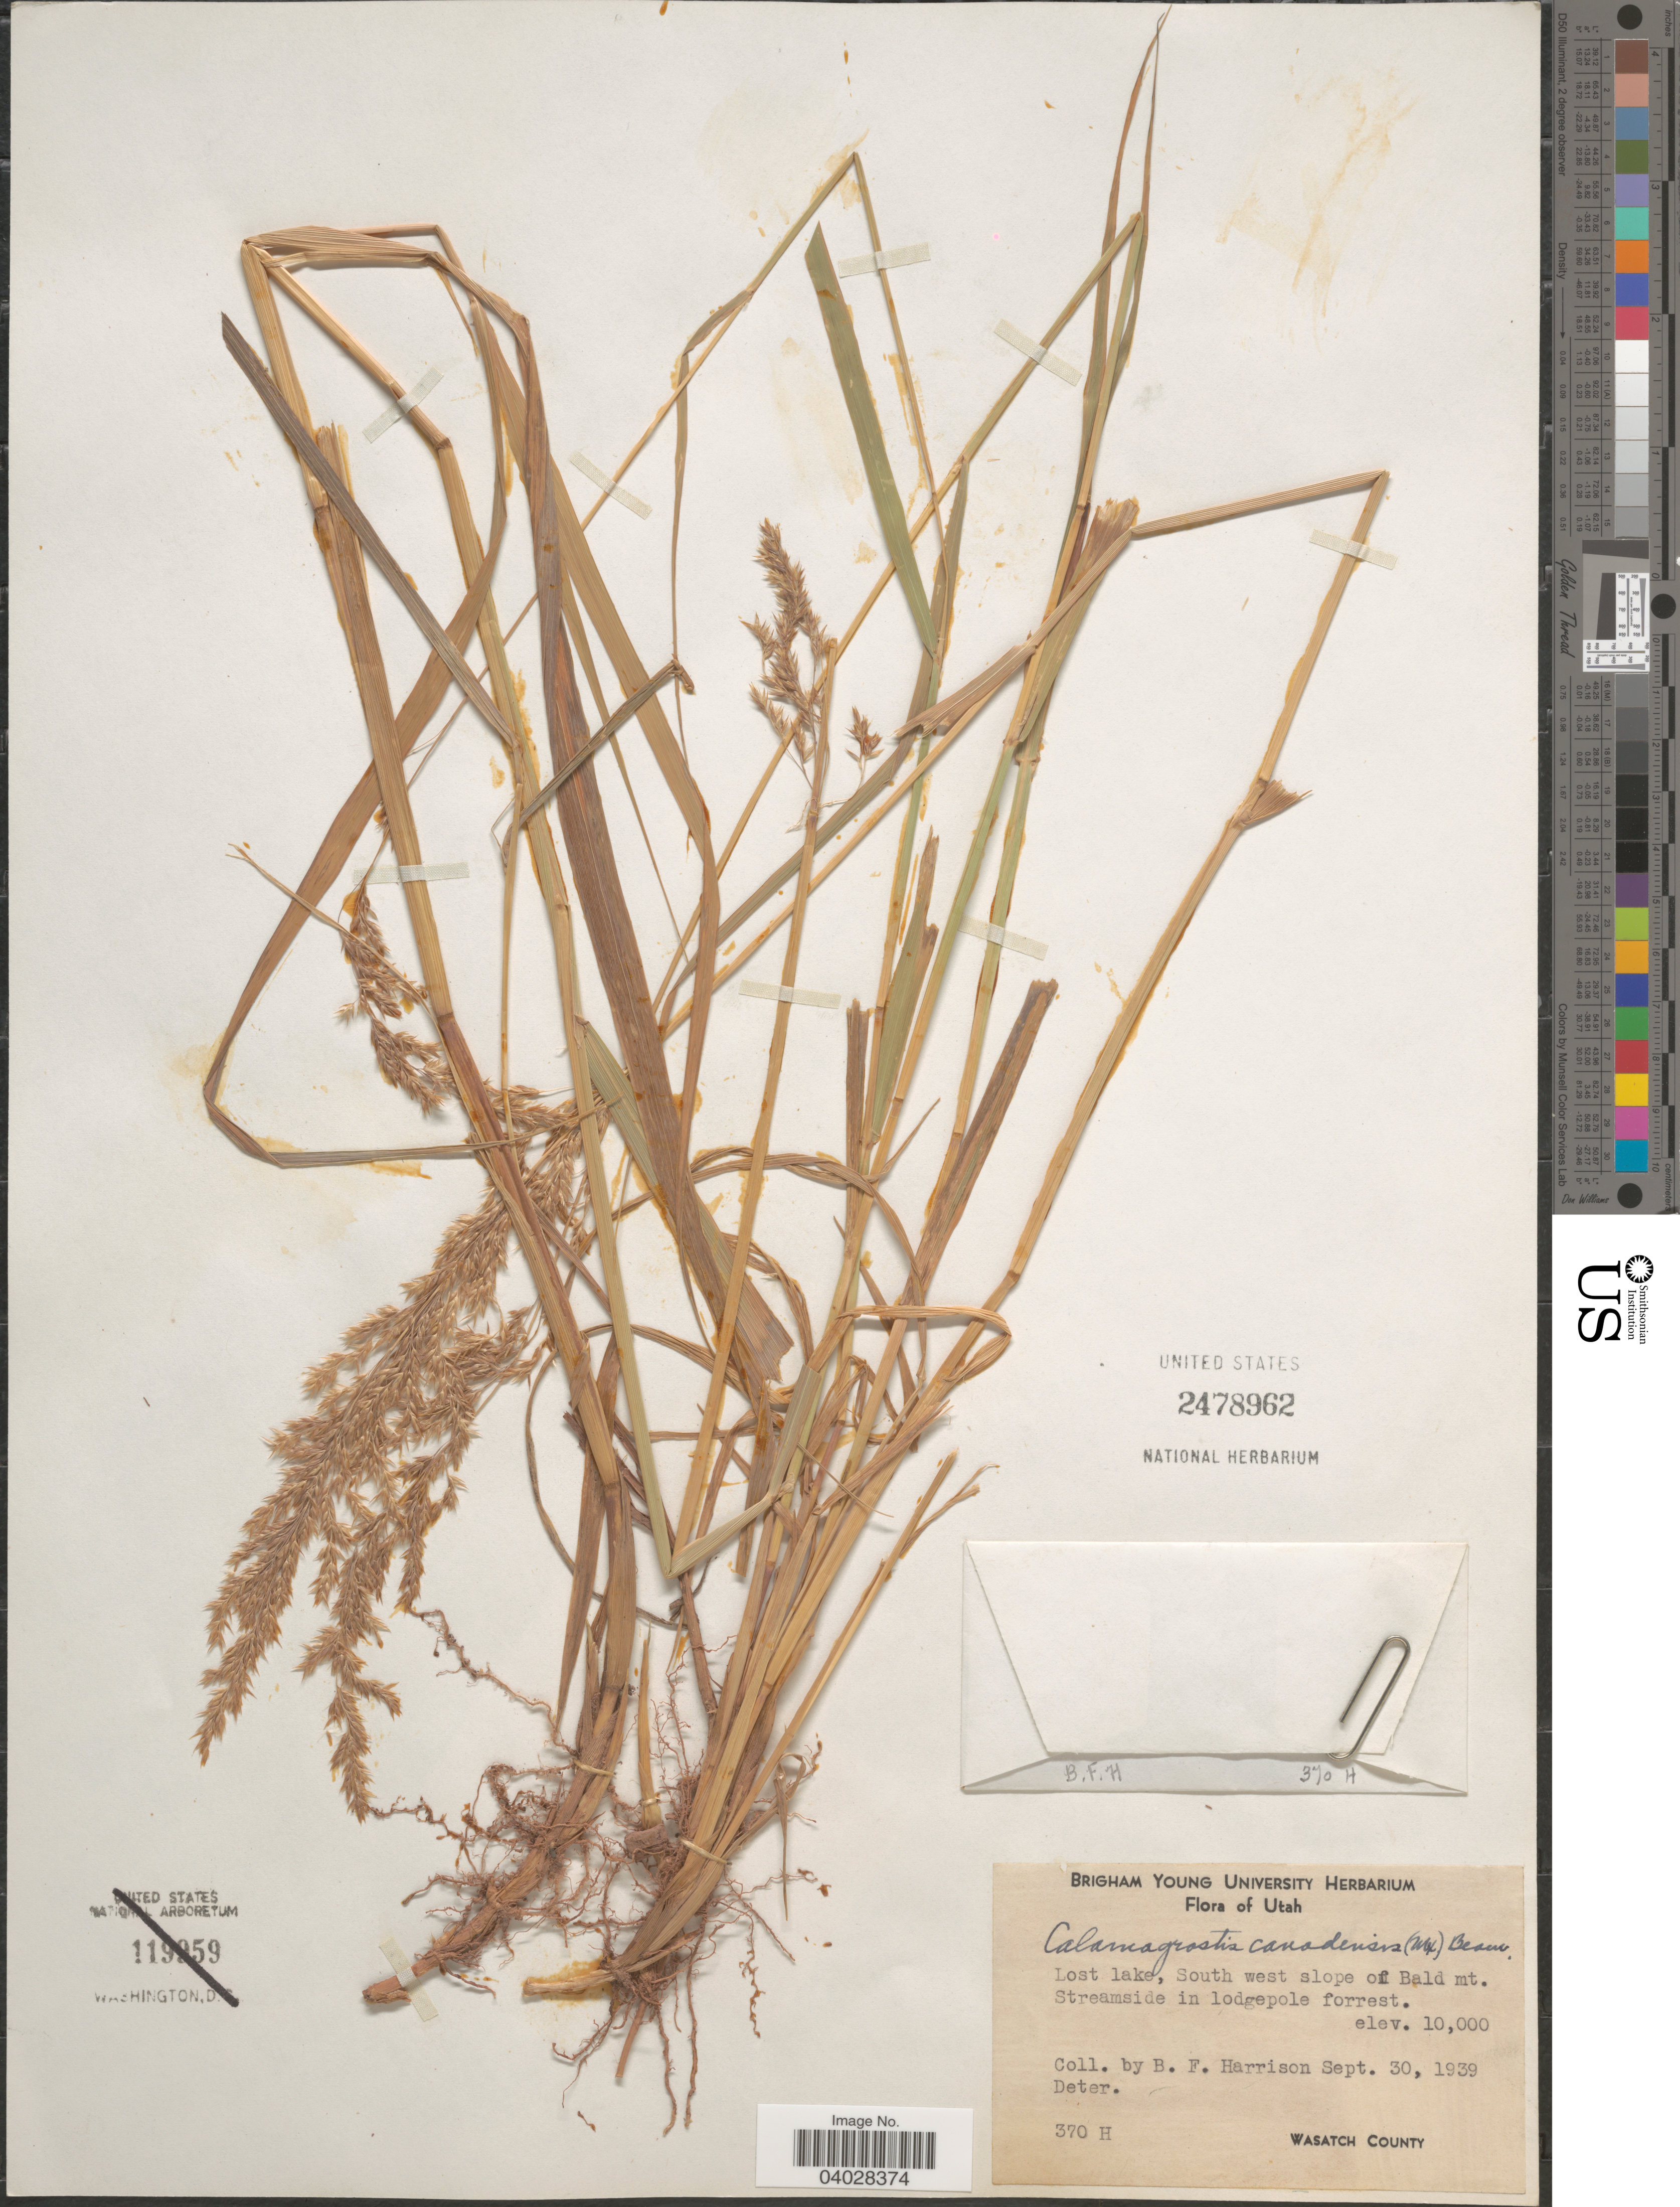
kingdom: Plantae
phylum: Tracheophyta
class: Liliopsida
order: Poales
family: Poaceae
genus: Calamagrostis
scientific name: Calamagrostis canadensis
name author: (Michx.) P. Beauv.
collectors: B. F. Harrison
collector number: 370 H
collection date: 1939-09-30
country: United States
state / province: Utah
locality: Lost lake, South west slope of Bald mt. Wasatch County.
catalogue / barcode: US 2478962